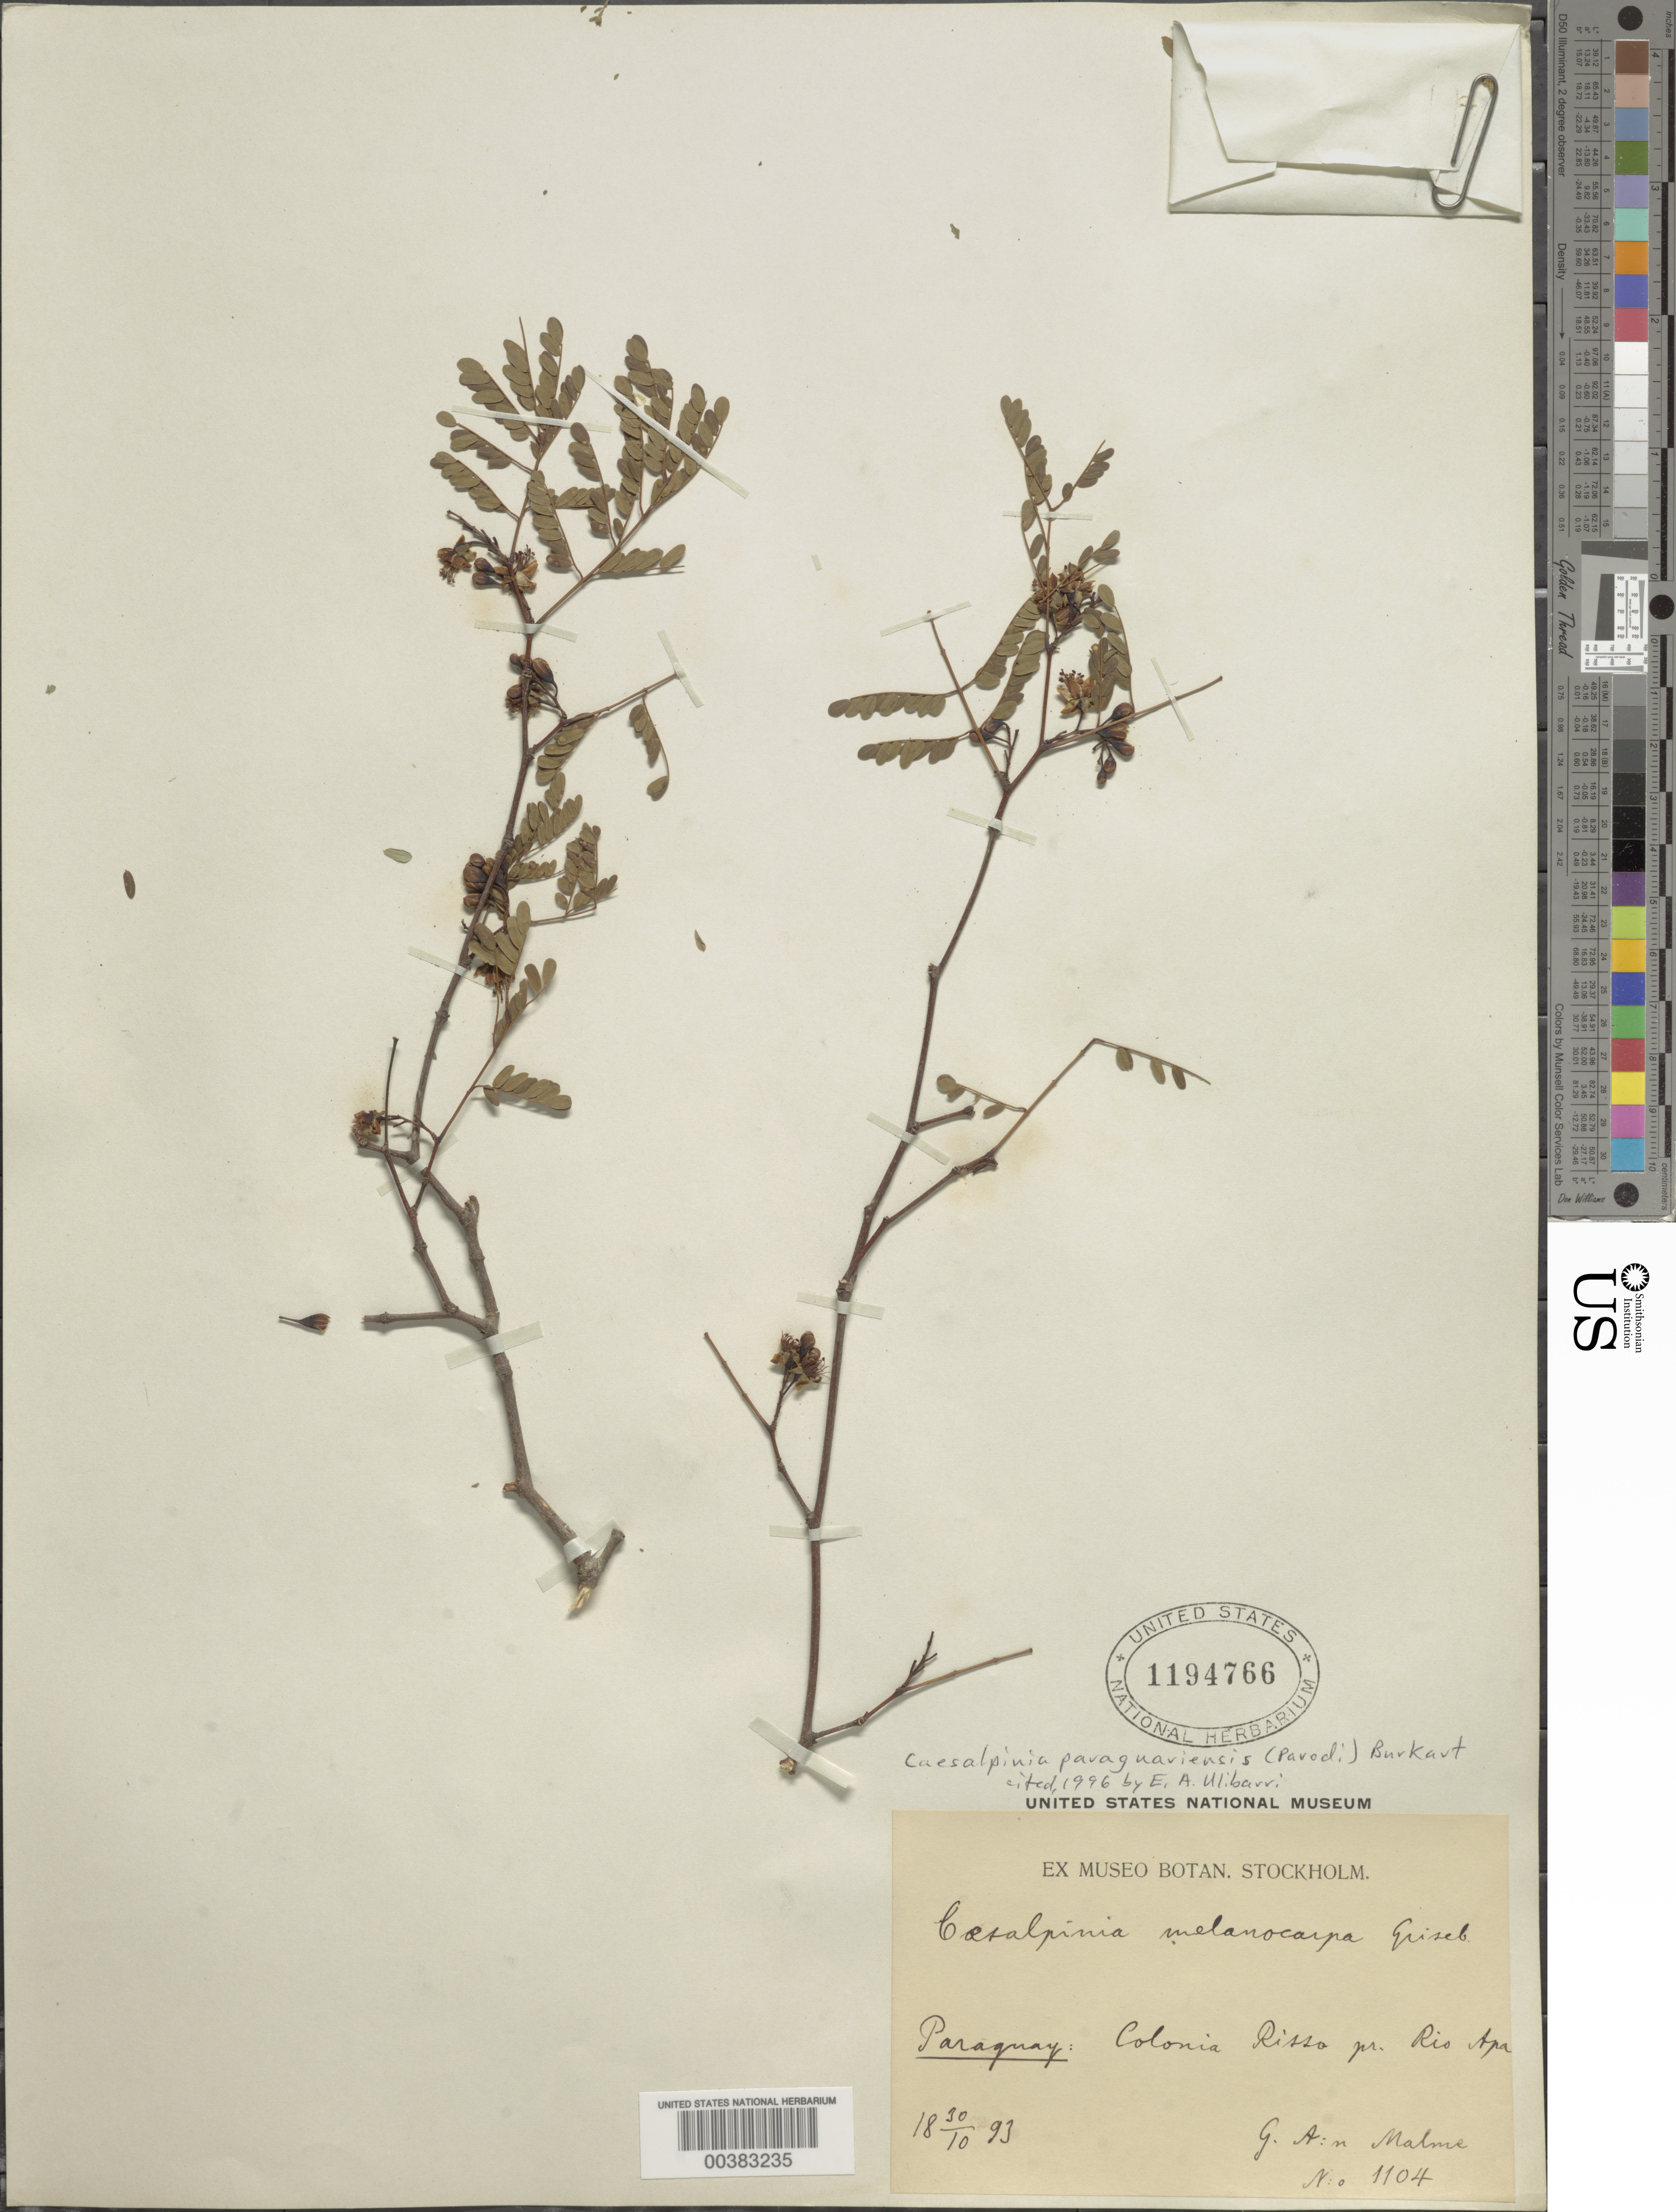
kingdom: Plantae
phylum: Tracheophyta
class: Magnoliopsida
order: Fabales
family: Fabaceae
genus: Libidibia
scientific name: Libidibia paraguariensis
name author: (Parodi) G.P. Lewis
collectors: G. O. A. Malme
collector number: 1104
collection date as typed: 30 Oct 1893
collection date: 1893-10-30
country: Paraguay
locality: Colonia risso pr. rio apa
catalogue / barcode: US 1194766